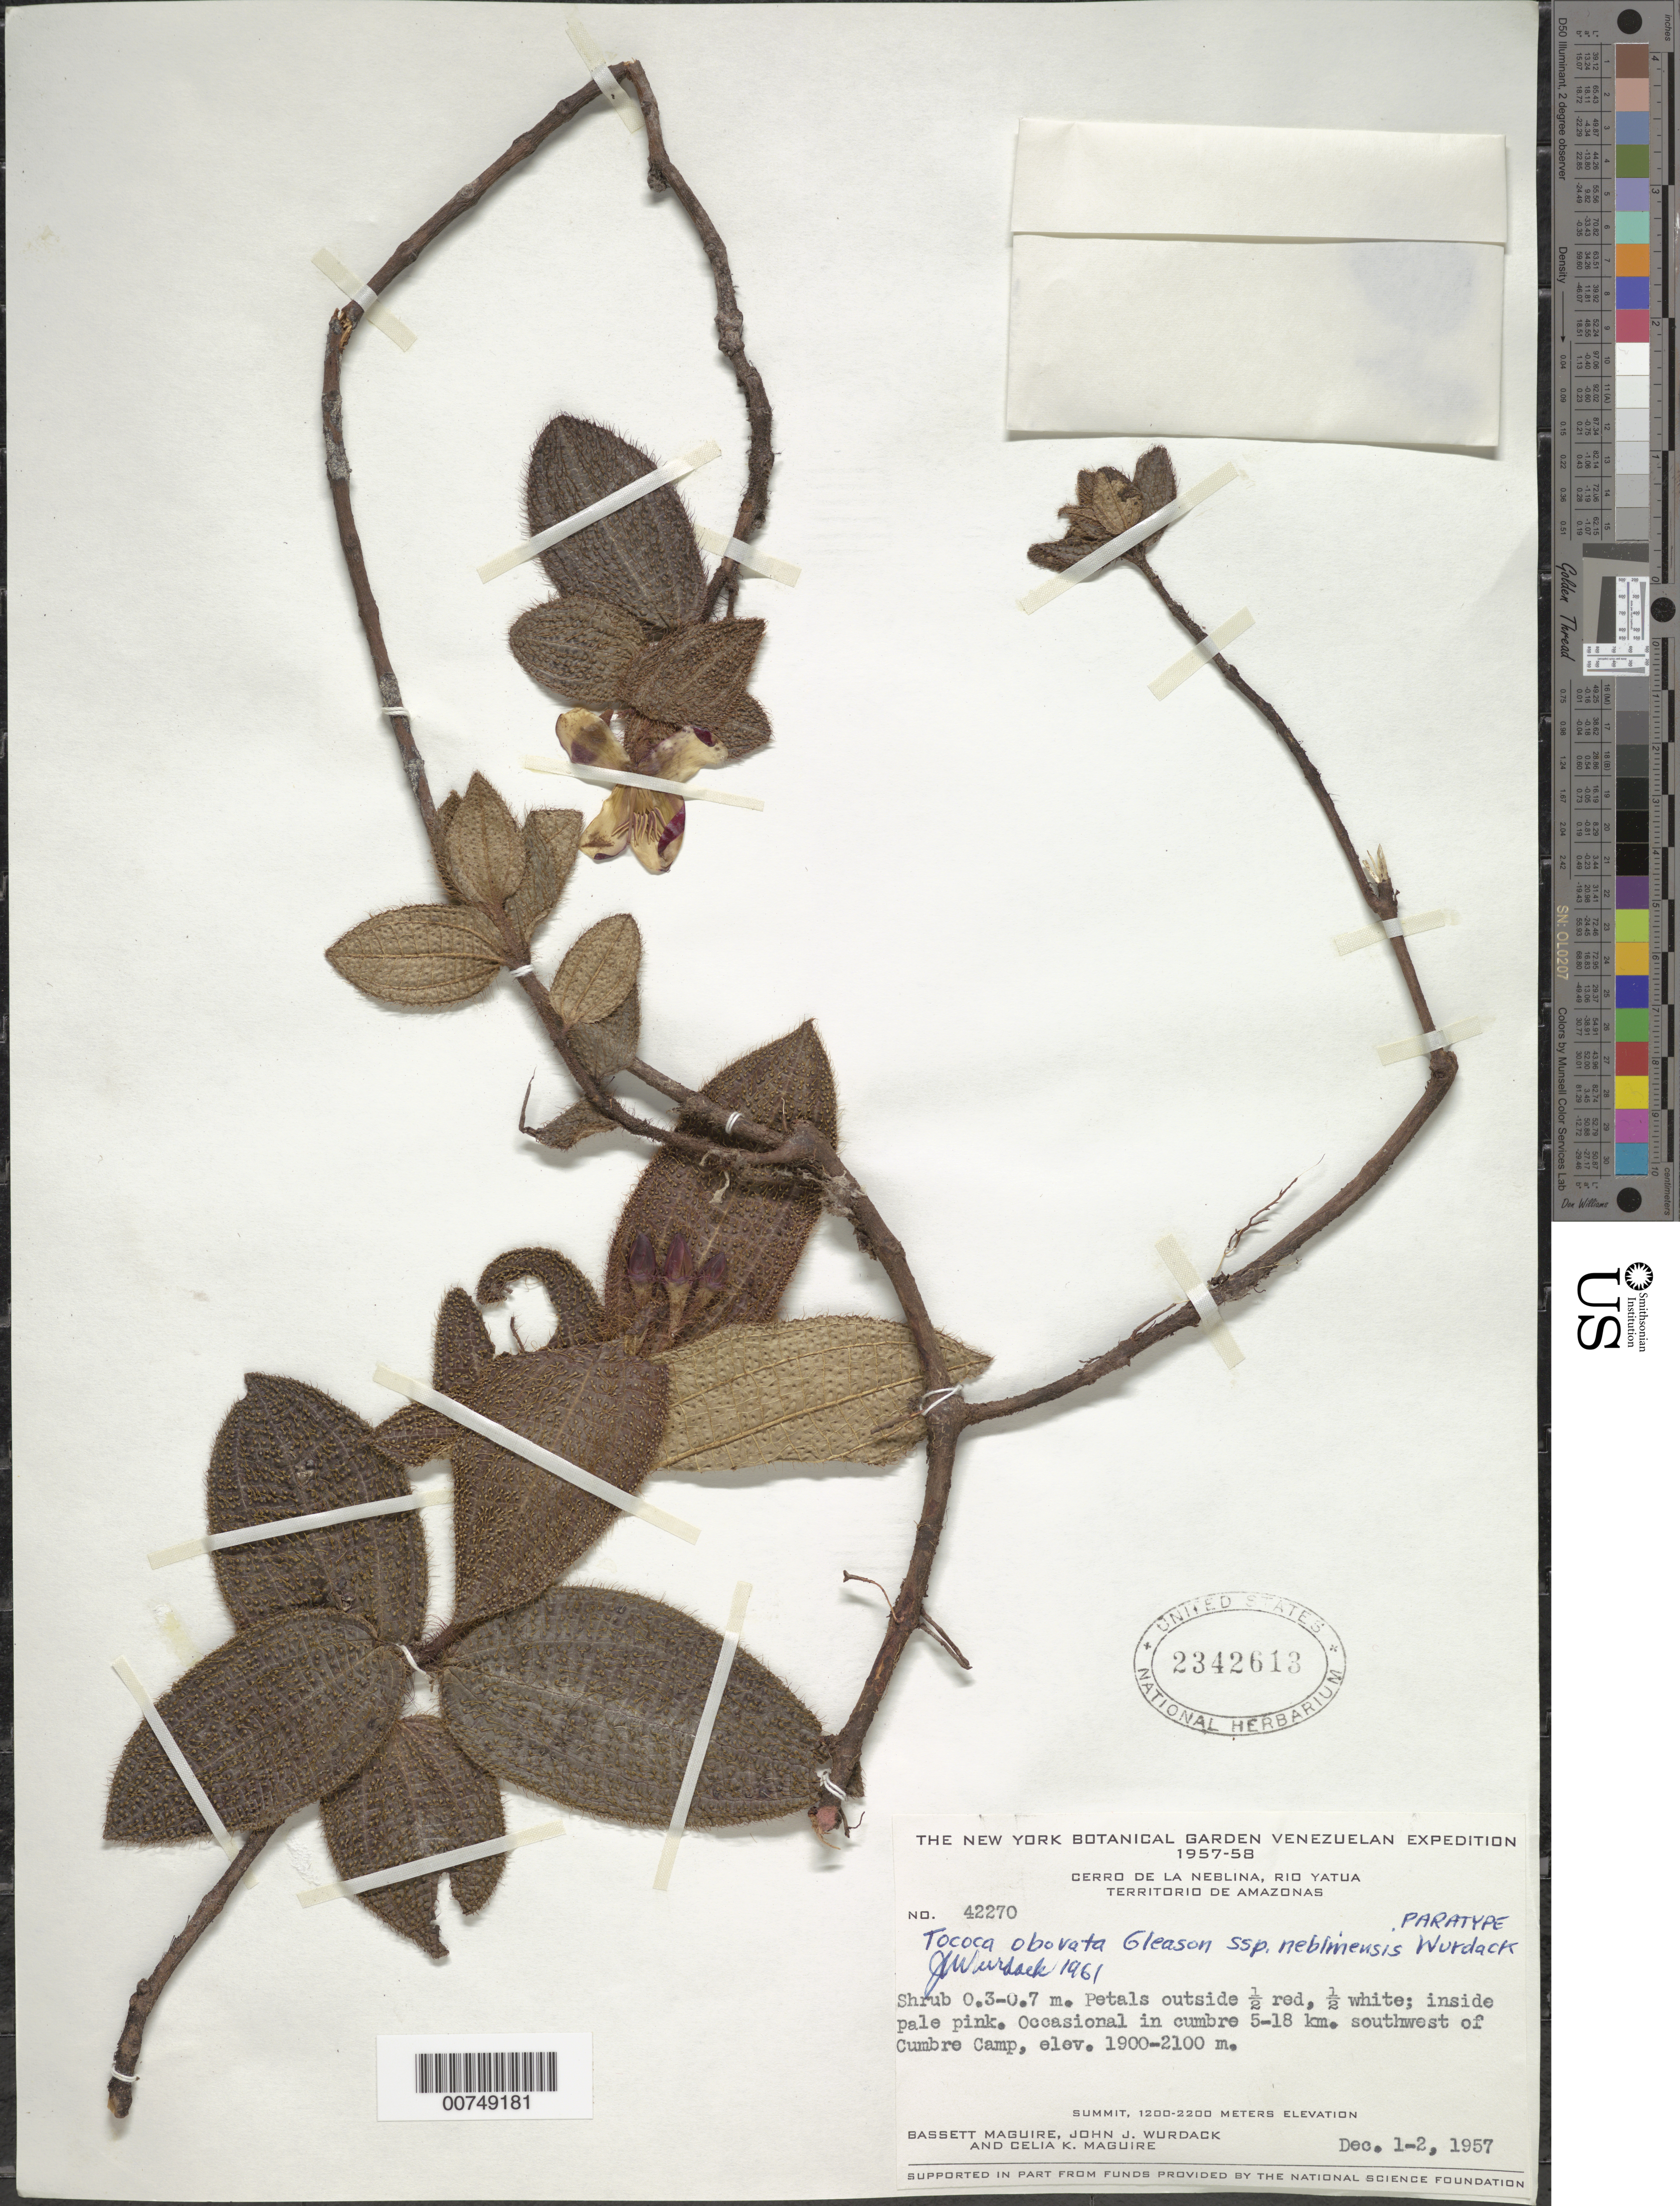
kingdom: Plantae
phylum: Tracheophyta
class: Magnoliopsida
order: Myrtales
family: Melastomataceae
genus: Tococa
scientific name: Tococa obovata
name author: Gleason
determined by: Wurdack, John J., (US), US (UNITED STATES)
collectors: B. Maguire, J. J. Wurdack & C. K. Maguire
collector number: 42270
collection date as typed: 1-Dec-57 to 2-Dec-57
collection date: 1957-12-01/1957-12-02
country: Venezuela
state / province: Amazonas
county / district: Río Negro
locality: Cerro de la Neblina, Río Yatua, 5-18 km SW of Cumbre Camp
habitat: Cumbre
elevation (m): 1900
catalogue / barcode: US 2342613